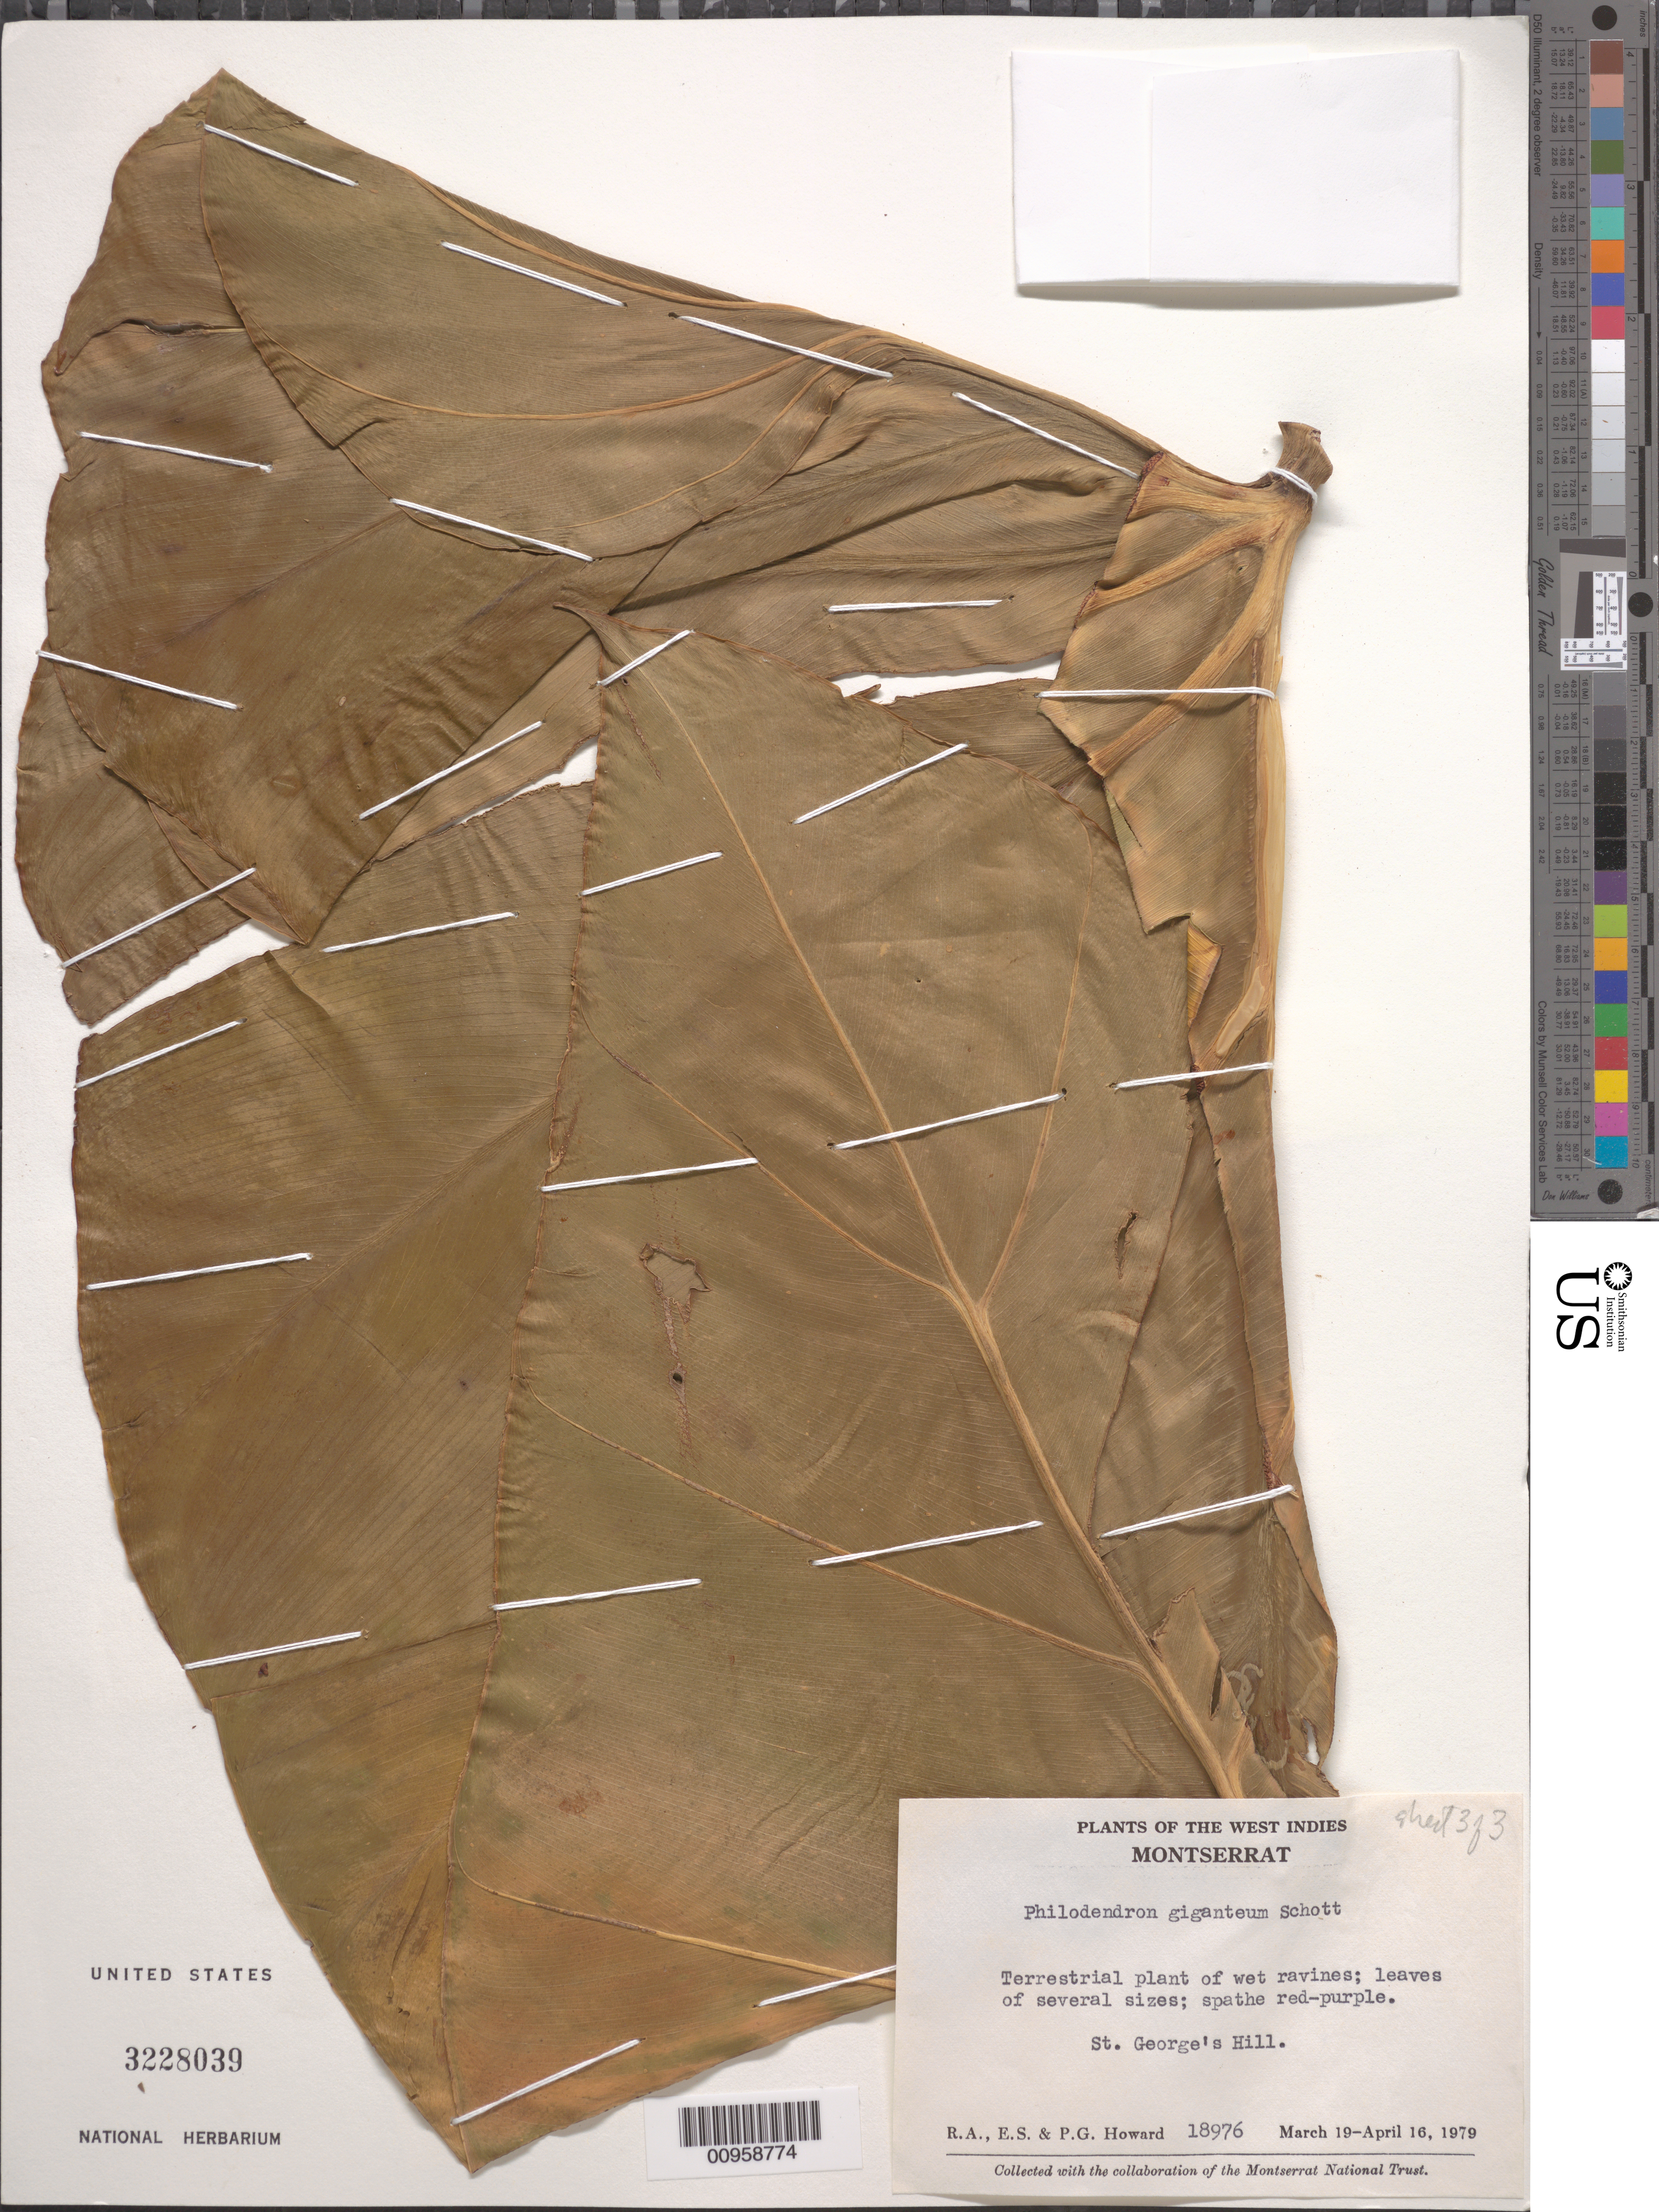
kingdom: Plantae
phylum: Tracheophyta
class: Liliopsida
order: Alismatales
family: Araceae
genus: Philodendron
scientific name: Philodendron giganteum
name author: Schott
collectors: R. A. Howard, E. S. Howard & P. Howard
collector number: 18976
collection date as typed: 19 Mar 1979 to 16 Apr 1979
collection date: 1979-03-19/1979-04-16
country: Montserrat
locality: St george's hill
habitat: Wet ravines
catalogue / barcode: US 3228039